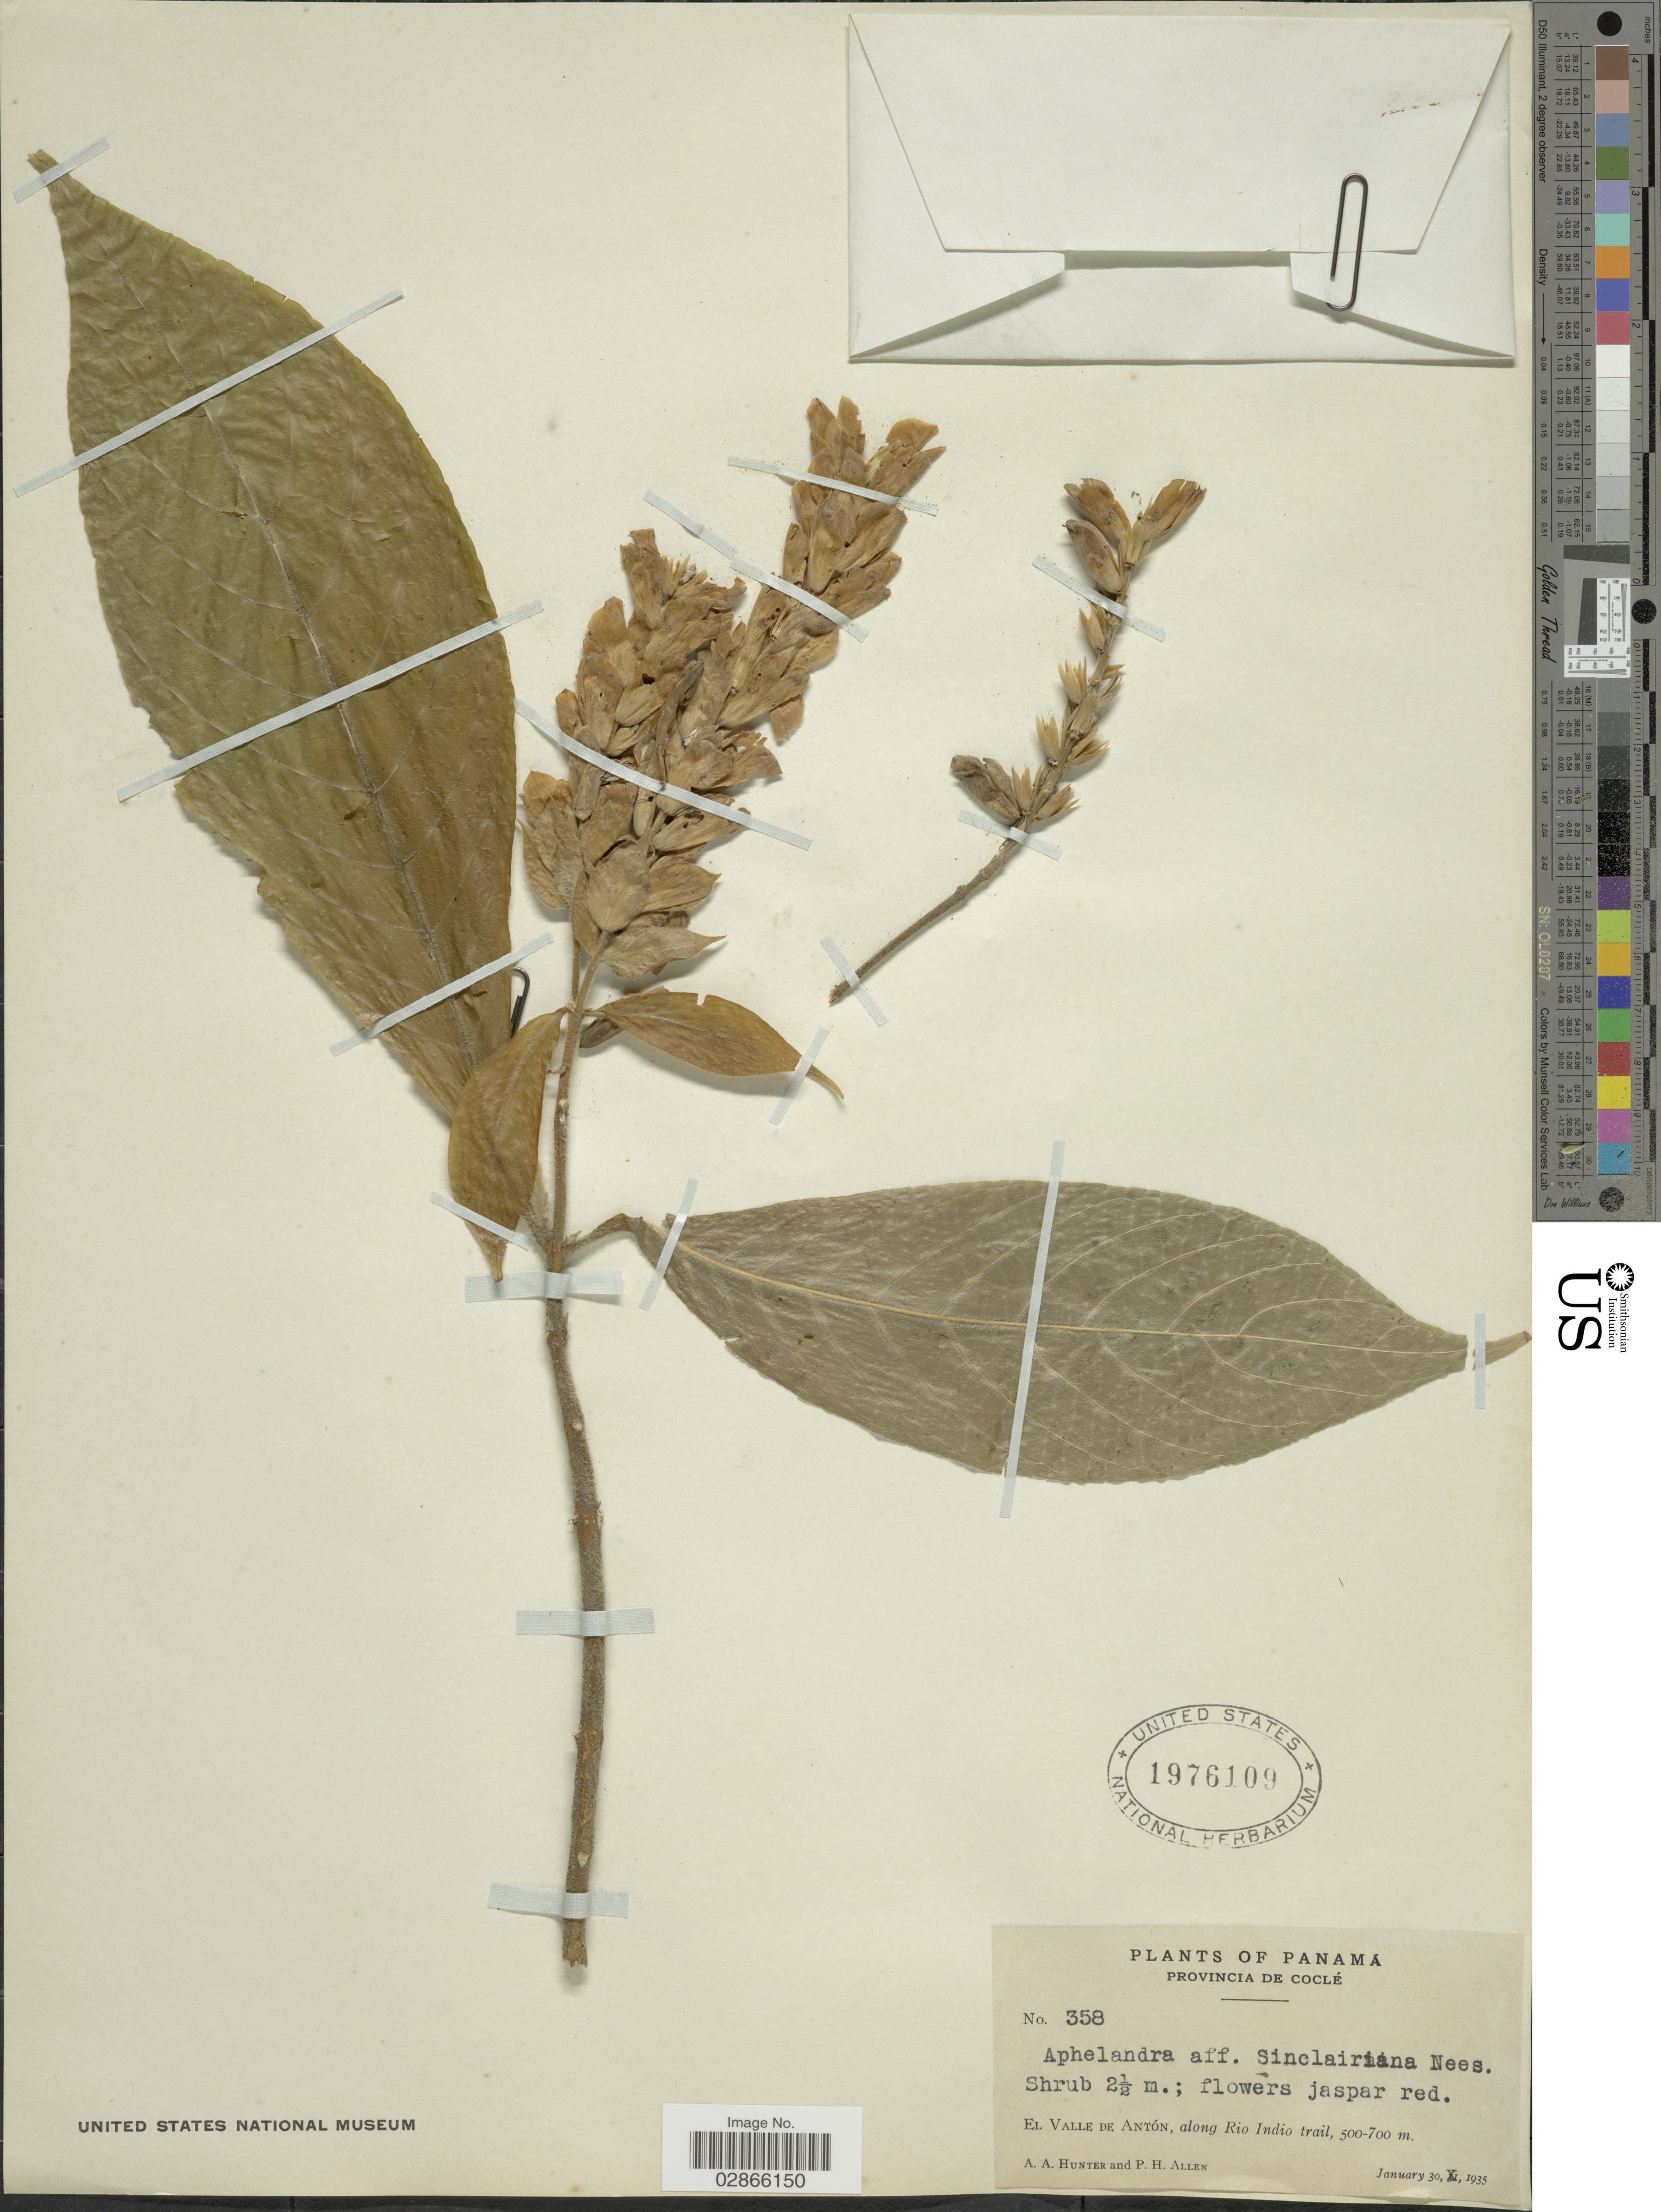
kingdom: Plantae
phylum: Tracheophyta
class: Magnoliopsida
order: Lamiales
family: Acanthaceae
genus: Aphelandra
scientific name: Aphelandra sinclairiana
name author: Nees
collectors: A. Hunter & P. H. Allen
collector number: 358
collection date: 1935-10-30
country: Panama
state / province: Coclé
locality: El Valle de Antón, along Rio Indio trail.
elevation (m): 500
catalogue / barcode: US 1976109